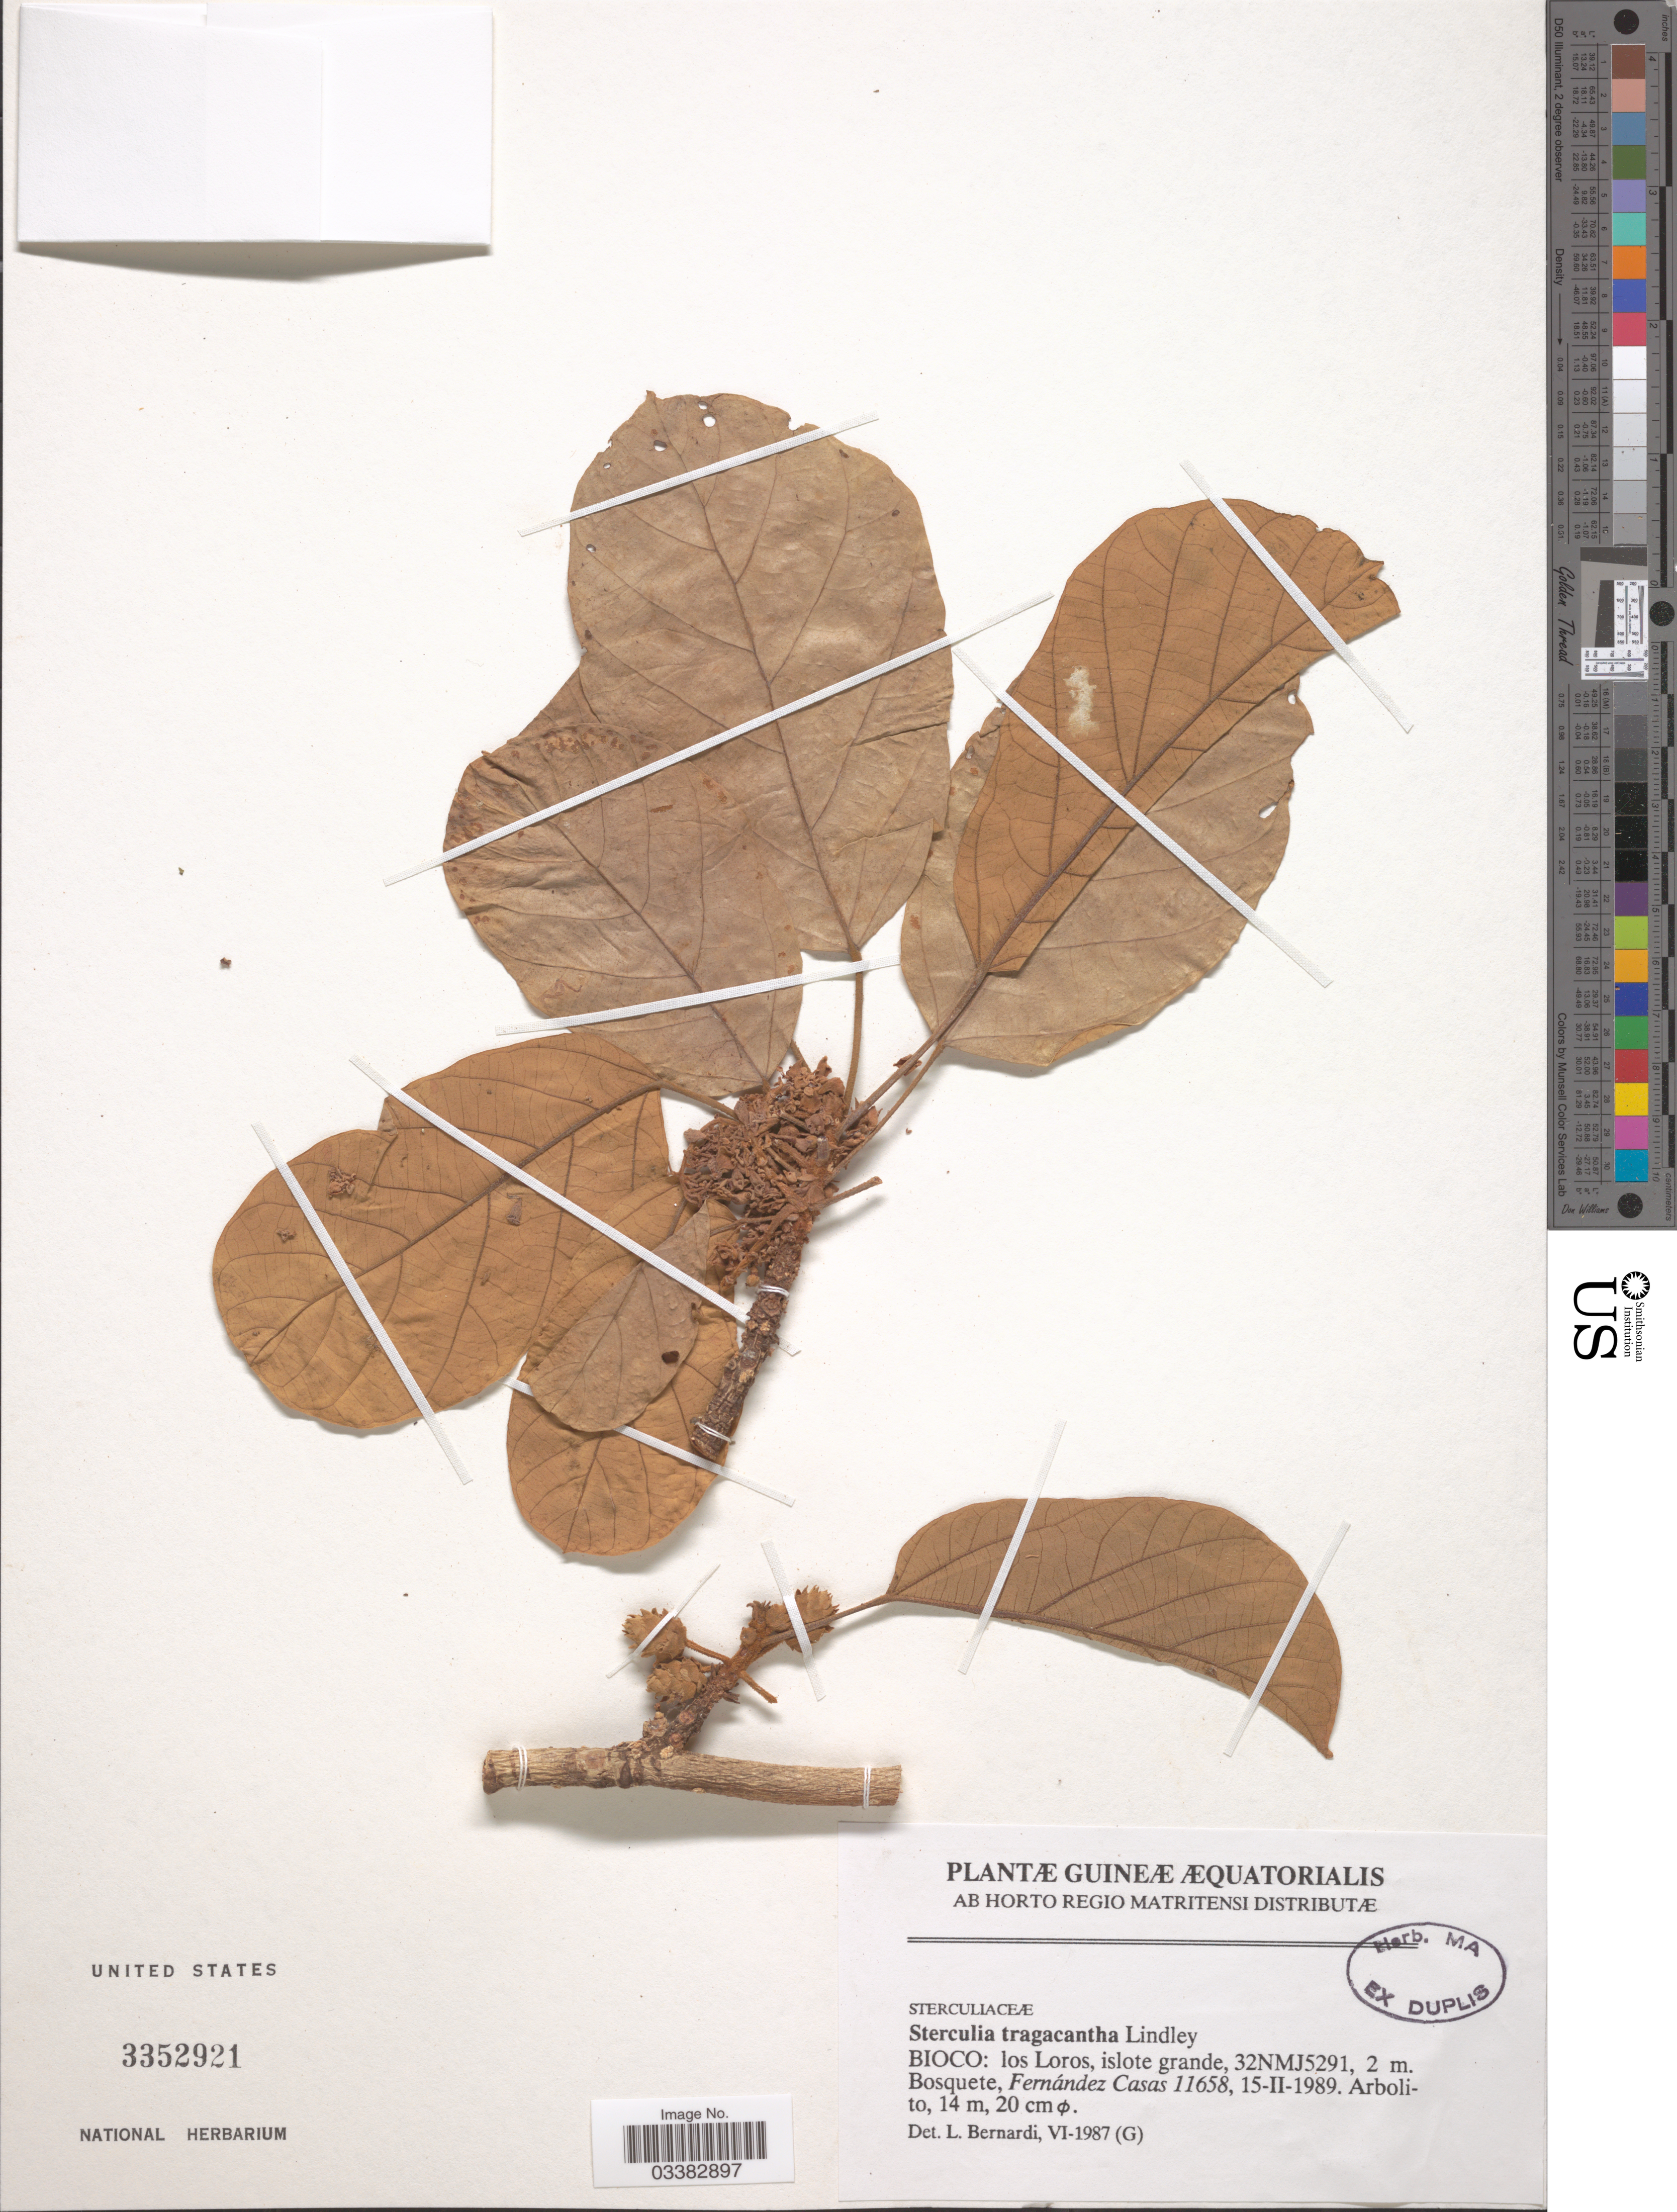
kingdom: Plantae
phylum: Tracheophyta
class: Magnoliopsida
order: Malvales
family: Malvaceae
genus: Sterculia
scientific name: Sterculia tragacantha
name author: Lindl.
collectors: F. Casas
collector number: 11658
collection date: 1989-02-15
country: Equatorial Guinea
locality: Guineæ Æquatorialis. Bioco: los Loros, islote grande, 32NMJ5291.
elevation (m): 2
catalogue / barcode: US 3352921